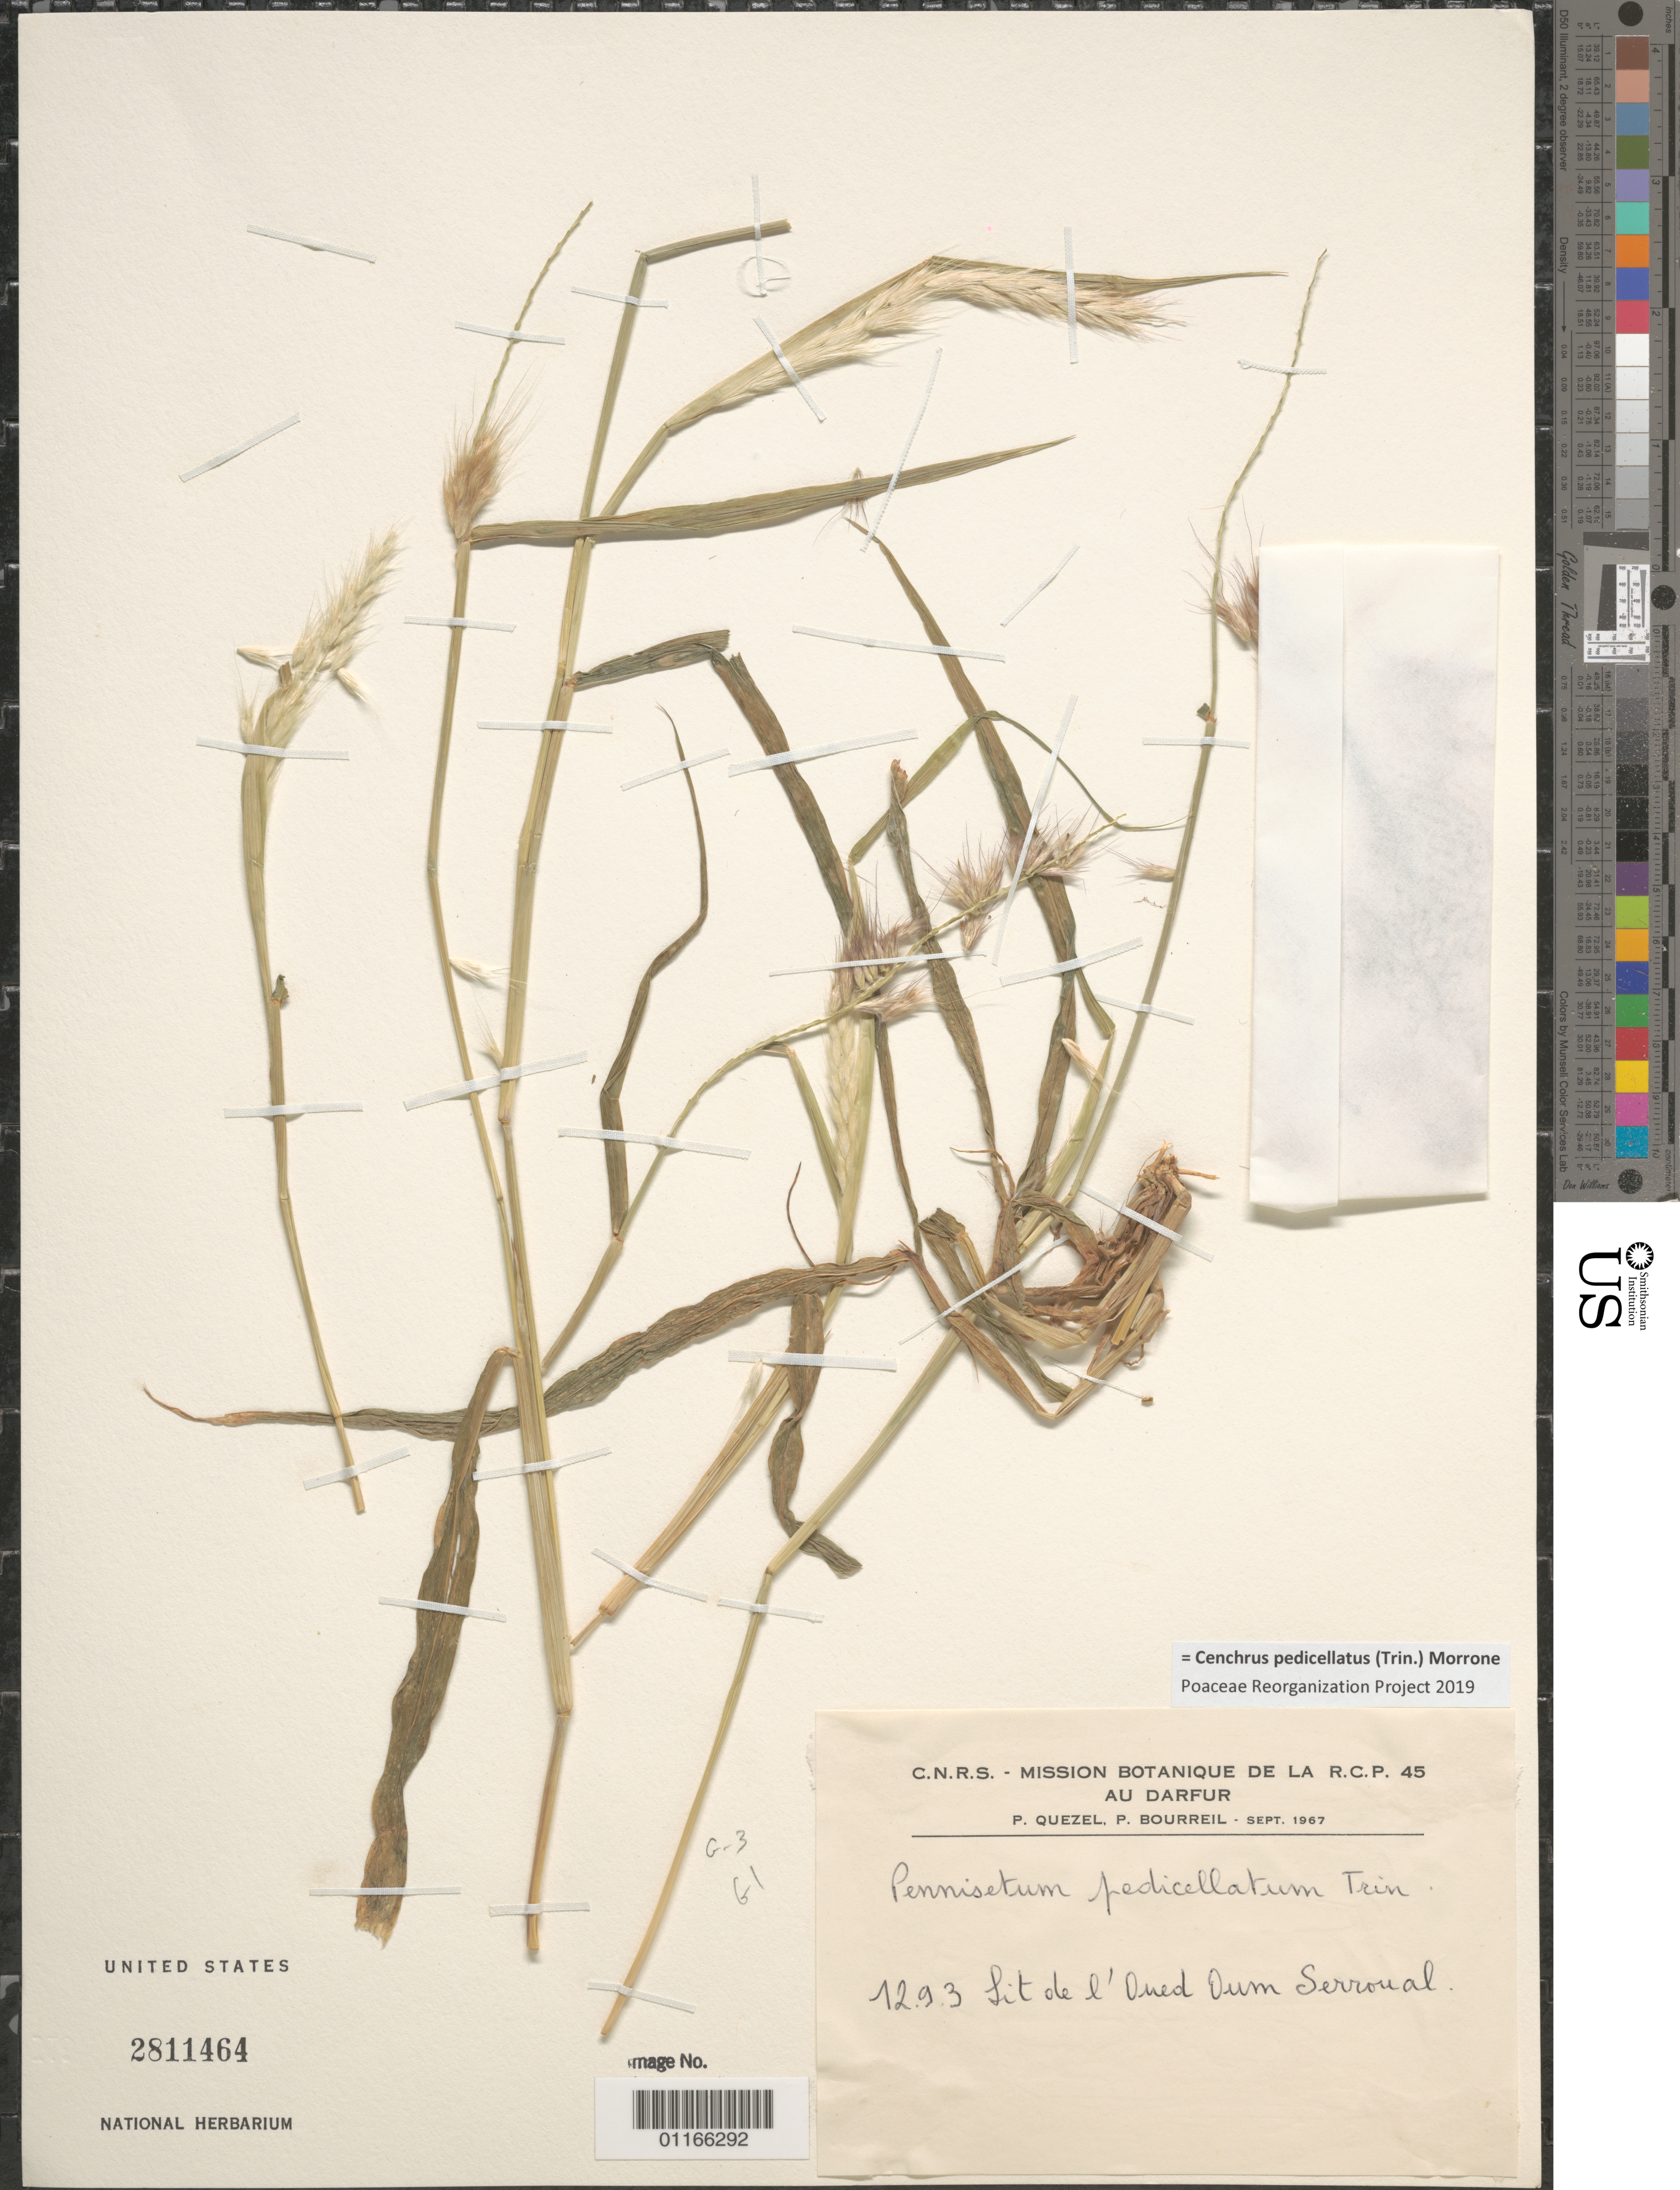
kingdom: Plantae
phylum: Tracheophyta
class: Liliopsida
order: Poales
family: Poaceae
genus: Pennisetum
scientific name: Pennisetum pedicellatum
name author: Trin.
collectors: P. Quezel & P. Bourreil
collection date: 1967-09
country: Sudan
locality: Darfur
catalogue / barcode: US 2811464